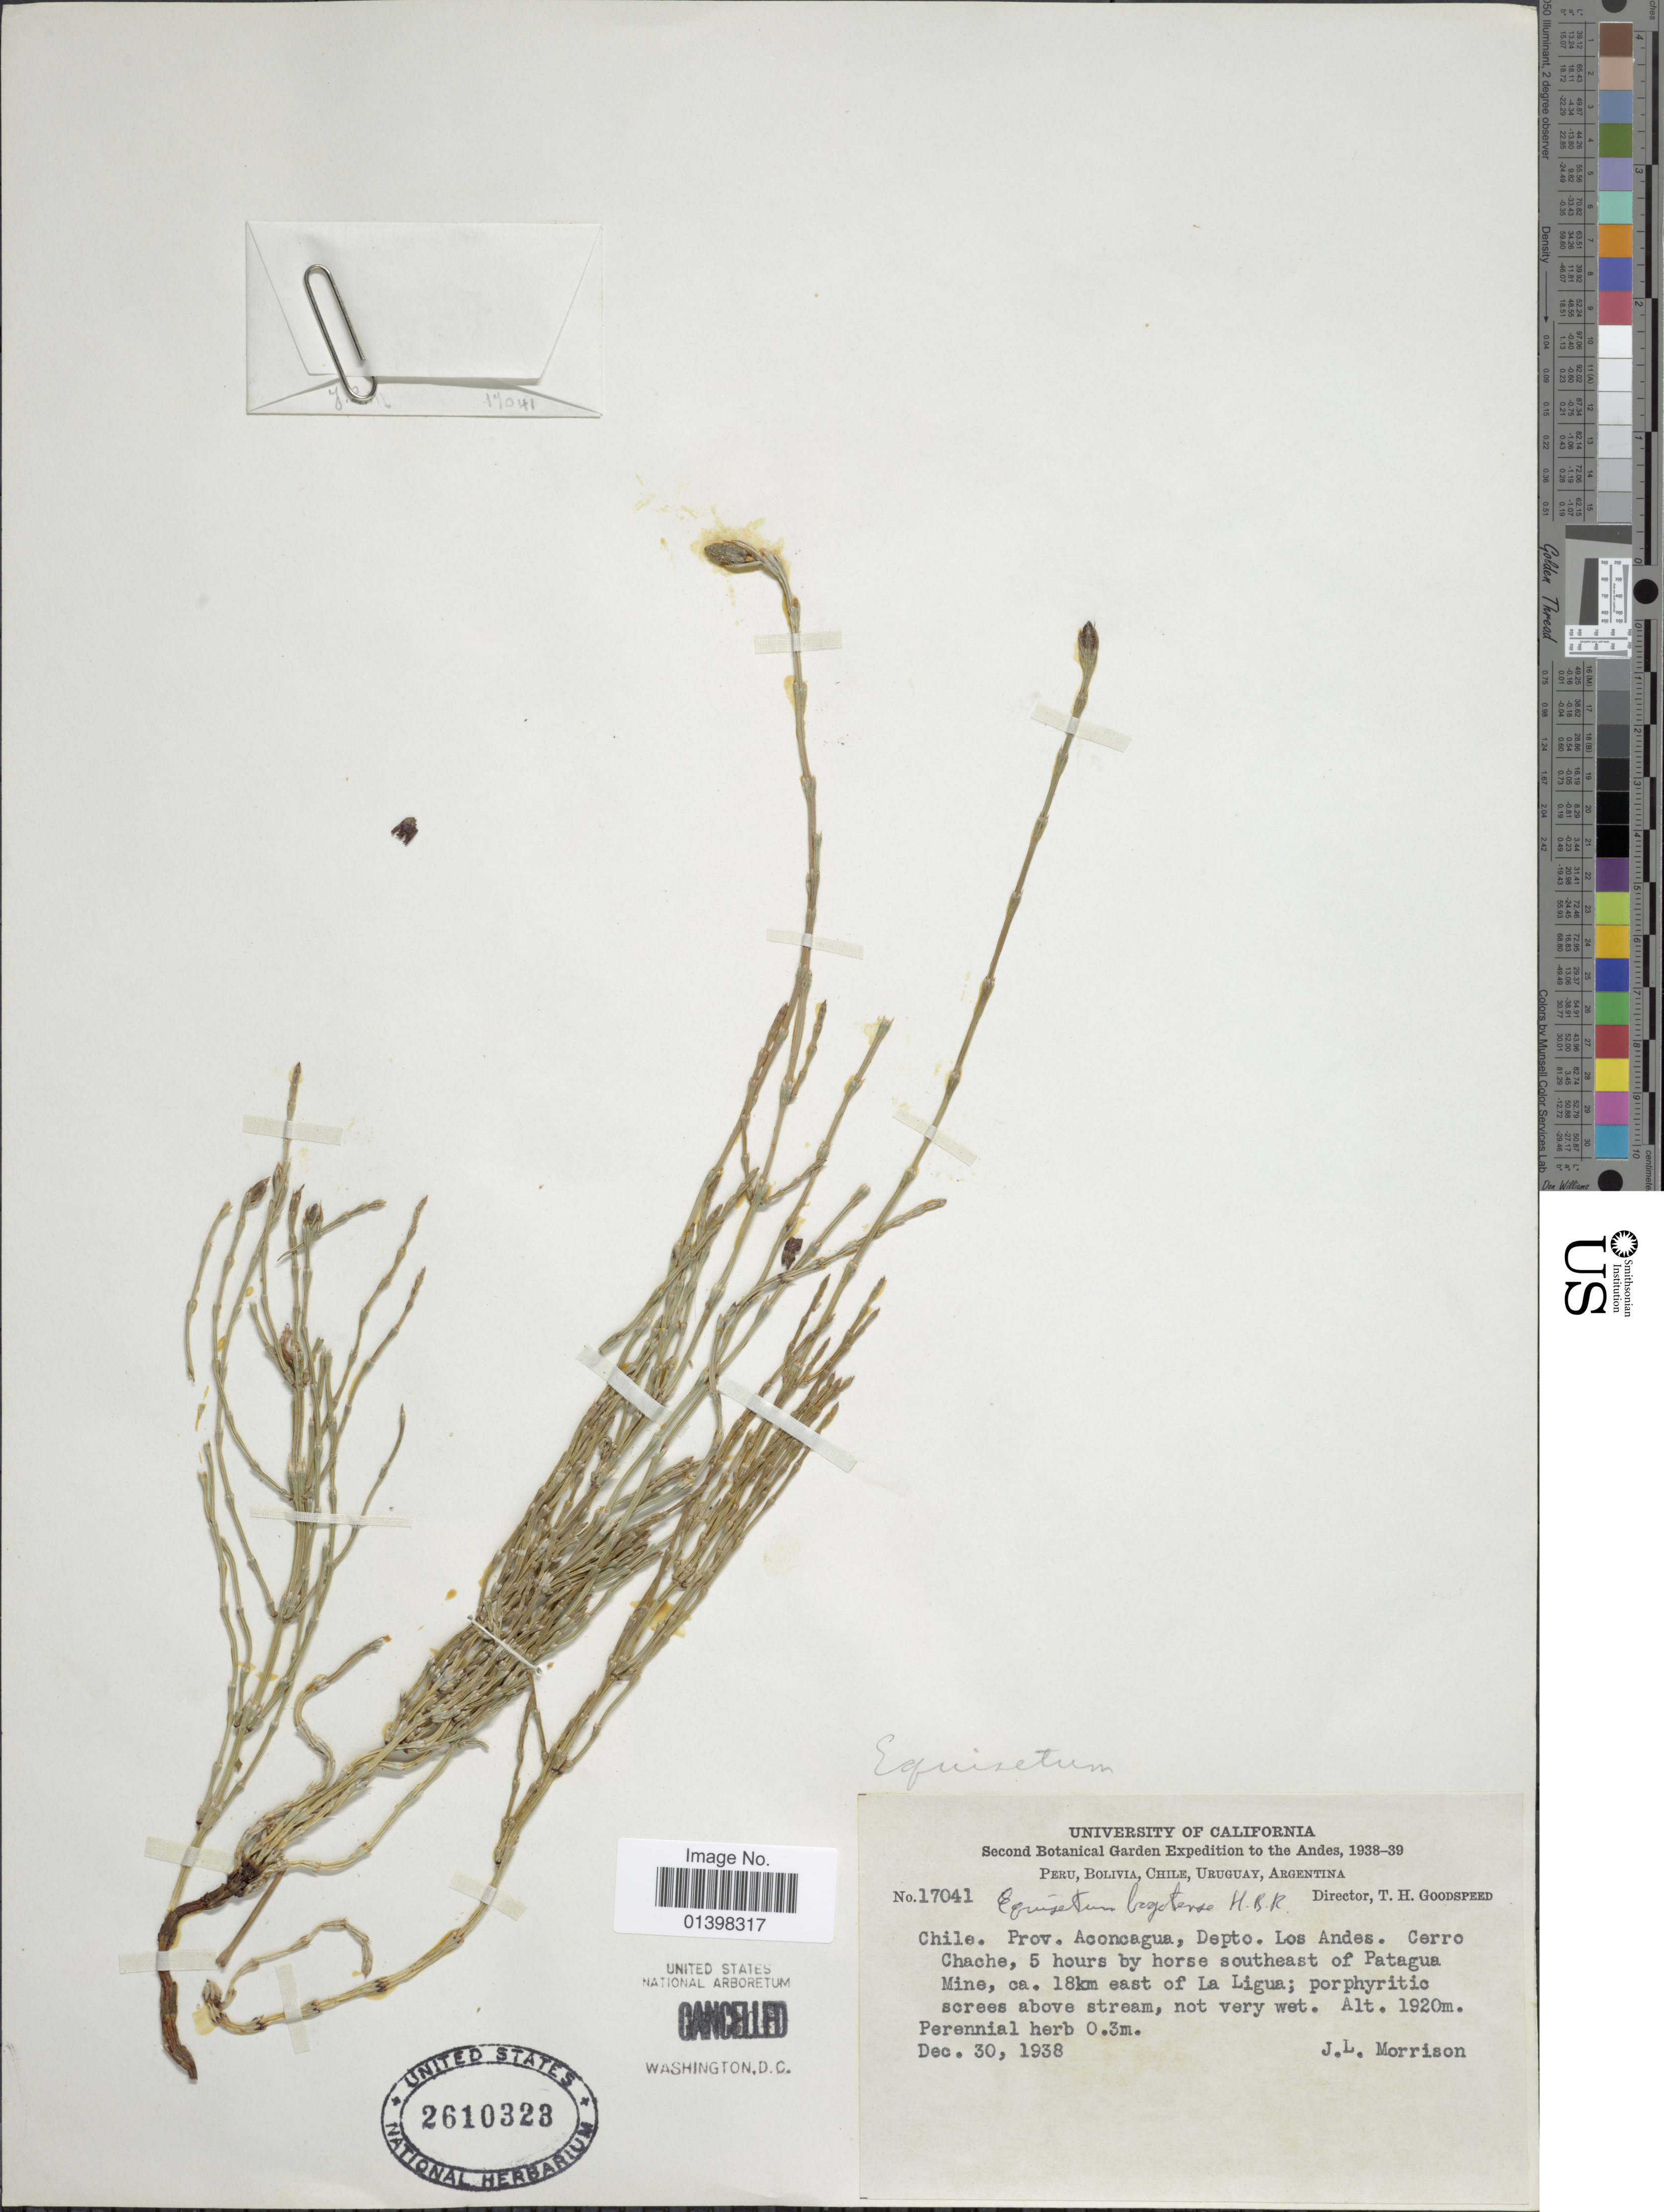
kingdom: Plantae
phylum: Tracheophyta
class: Polypodiopsida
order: Equisetales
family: Equisetaceae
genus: Equisetum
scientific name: Equisetum bogotense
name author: Kunth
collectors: J. L. Morrison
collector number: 17041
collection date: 1938-12-30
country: Chile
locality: Prov. Aconcagua, Depto Los Andes. Cerro Chache, 5 hours by horse southeast of Patagua Mine, ca 18km east of La Ligua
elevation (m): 1920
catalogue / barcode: US 2610323